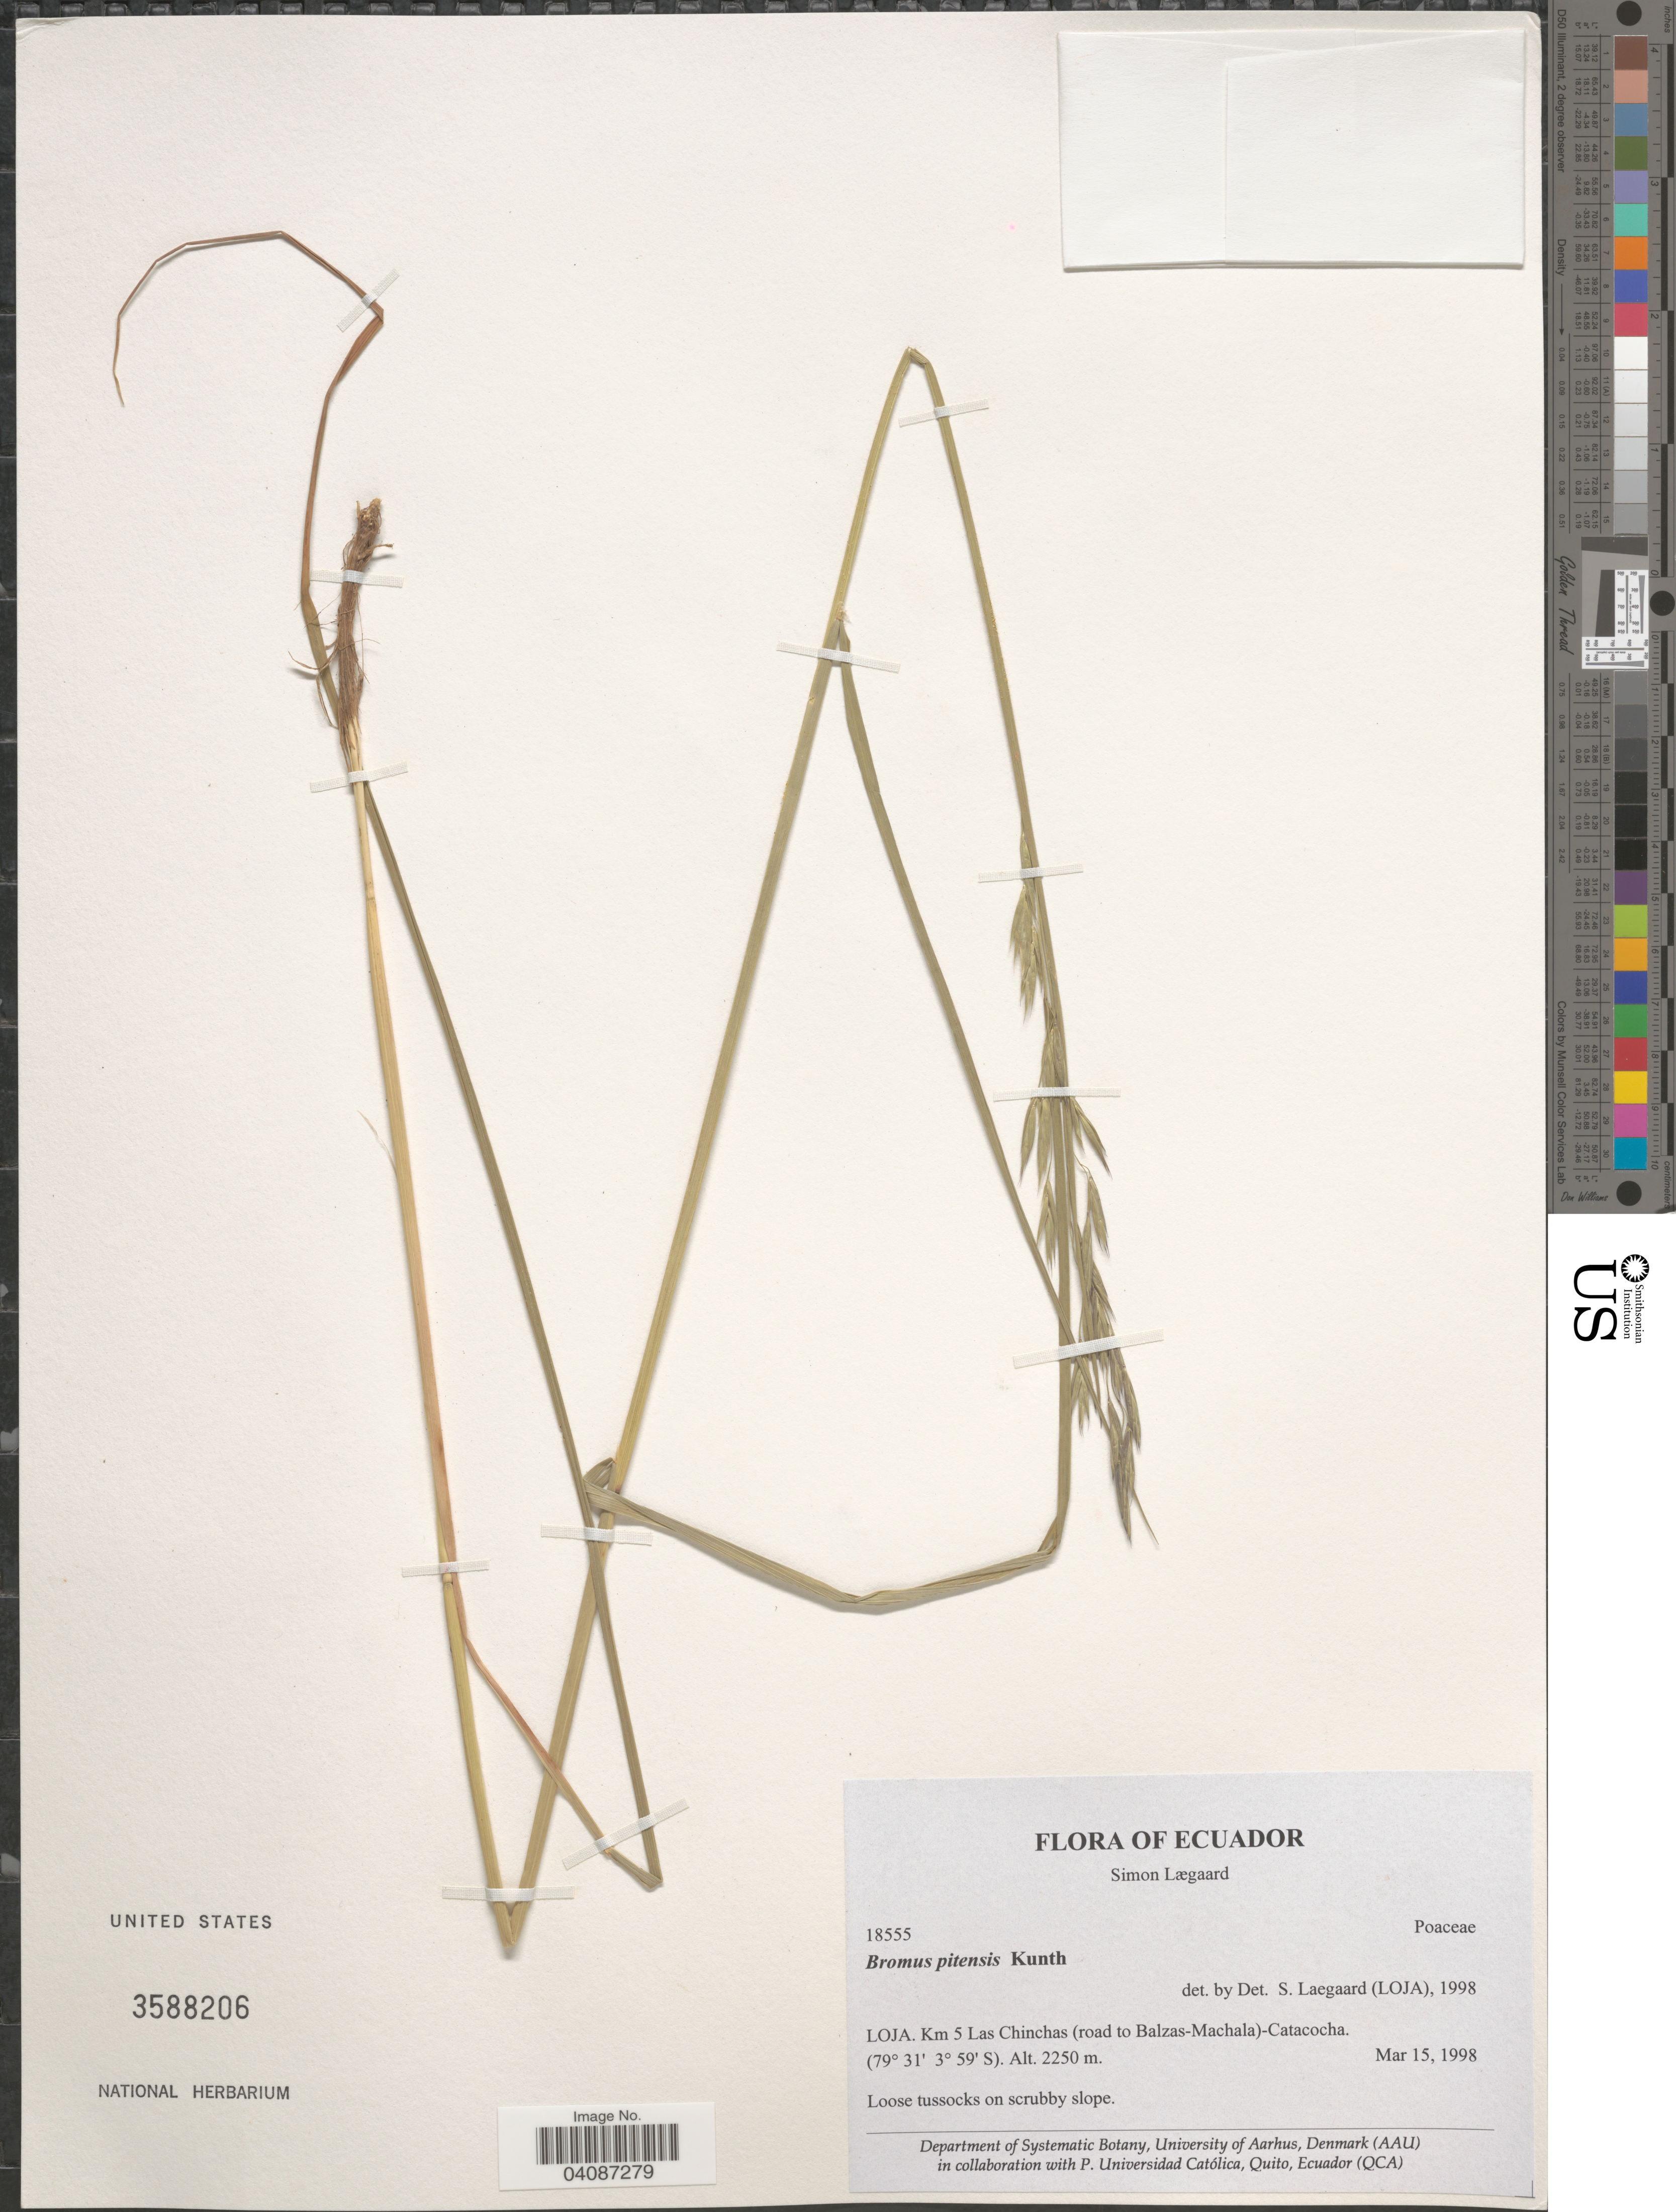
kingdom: Plantae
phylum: Tracheophyta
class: Liliopsida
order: Poales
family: Poaceae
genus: Bromus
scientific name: Bromus pitensis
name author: Kunth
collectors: S. Lægaard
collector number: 18555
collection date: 1998-03-15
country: Ecuador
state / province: Loja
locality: Km 5 Las Chinchas (road to Balzas-Machala)- Catacocha.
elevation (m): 2250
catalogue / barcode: US 3588206